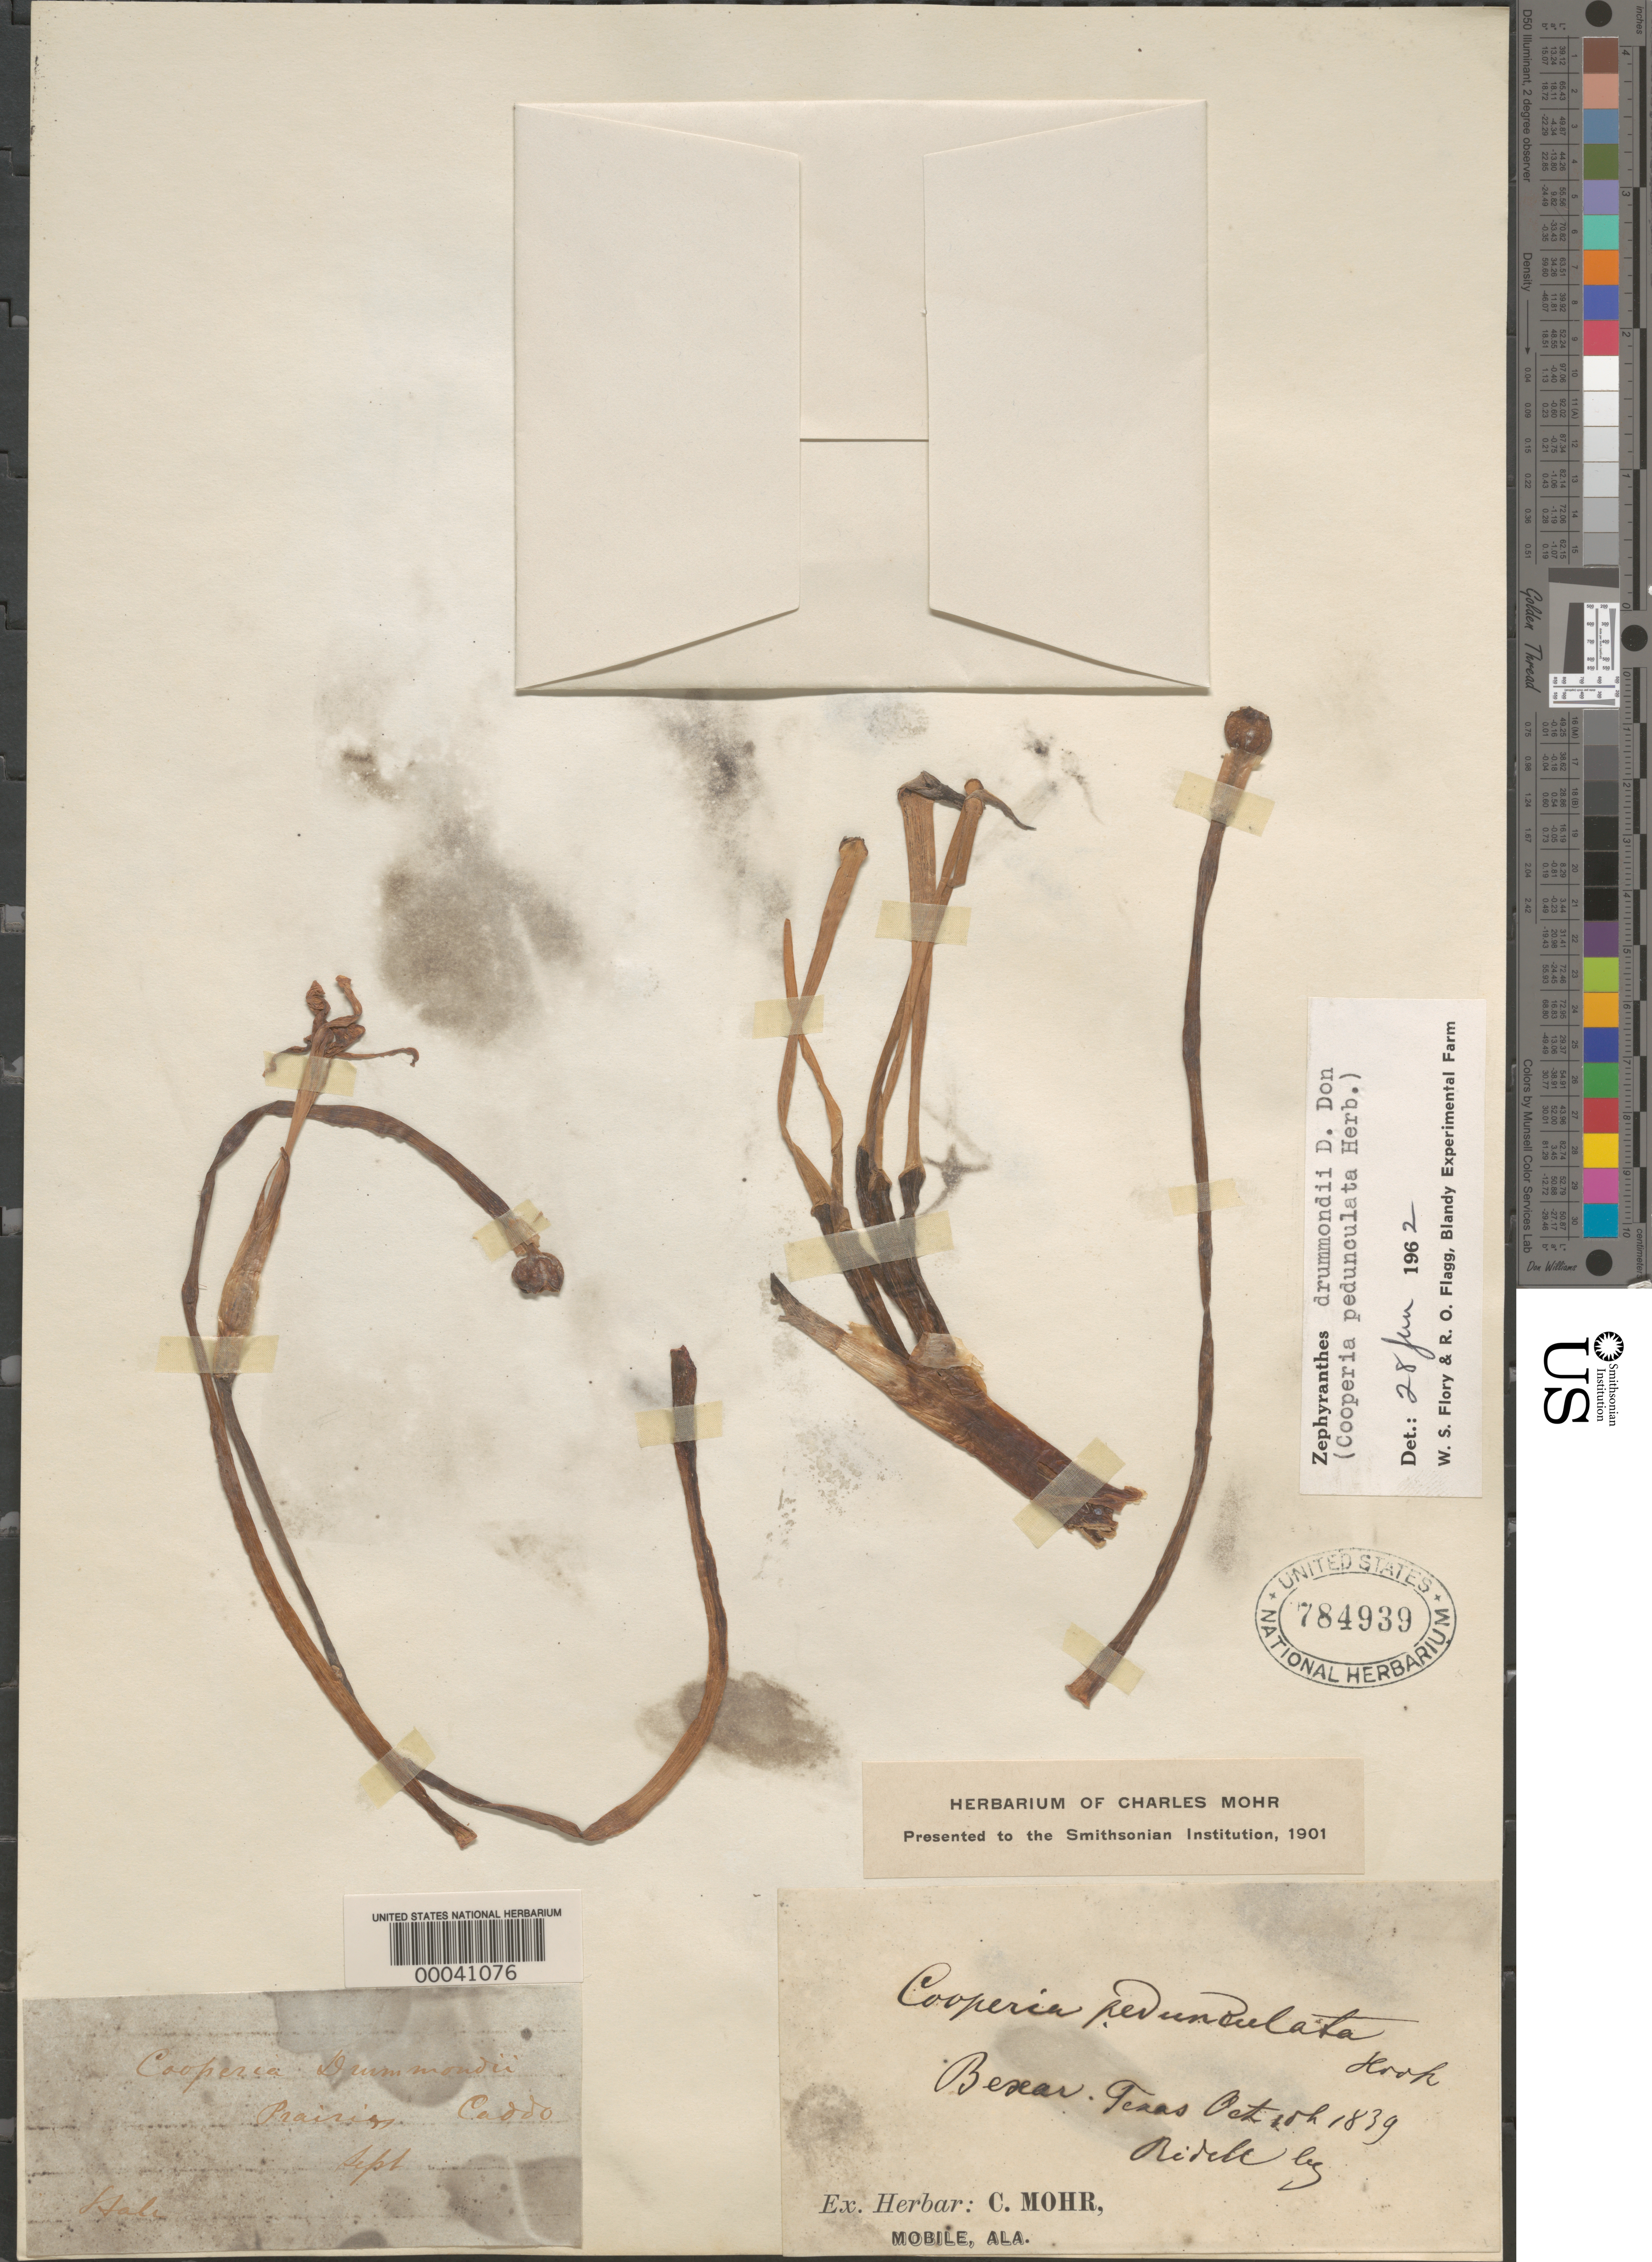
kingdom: Plantae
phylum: Tracheophyta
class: Liliopsida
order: Asparagales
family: Amaryllidaceae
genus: Zephyranthes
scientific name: Zephyranthes drummondii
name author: D. Don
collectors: -. Ridele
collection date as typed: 10 Oct 1839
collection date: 1839-10-10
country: United States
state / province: Texas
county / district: Bexar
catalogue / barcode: US 784939